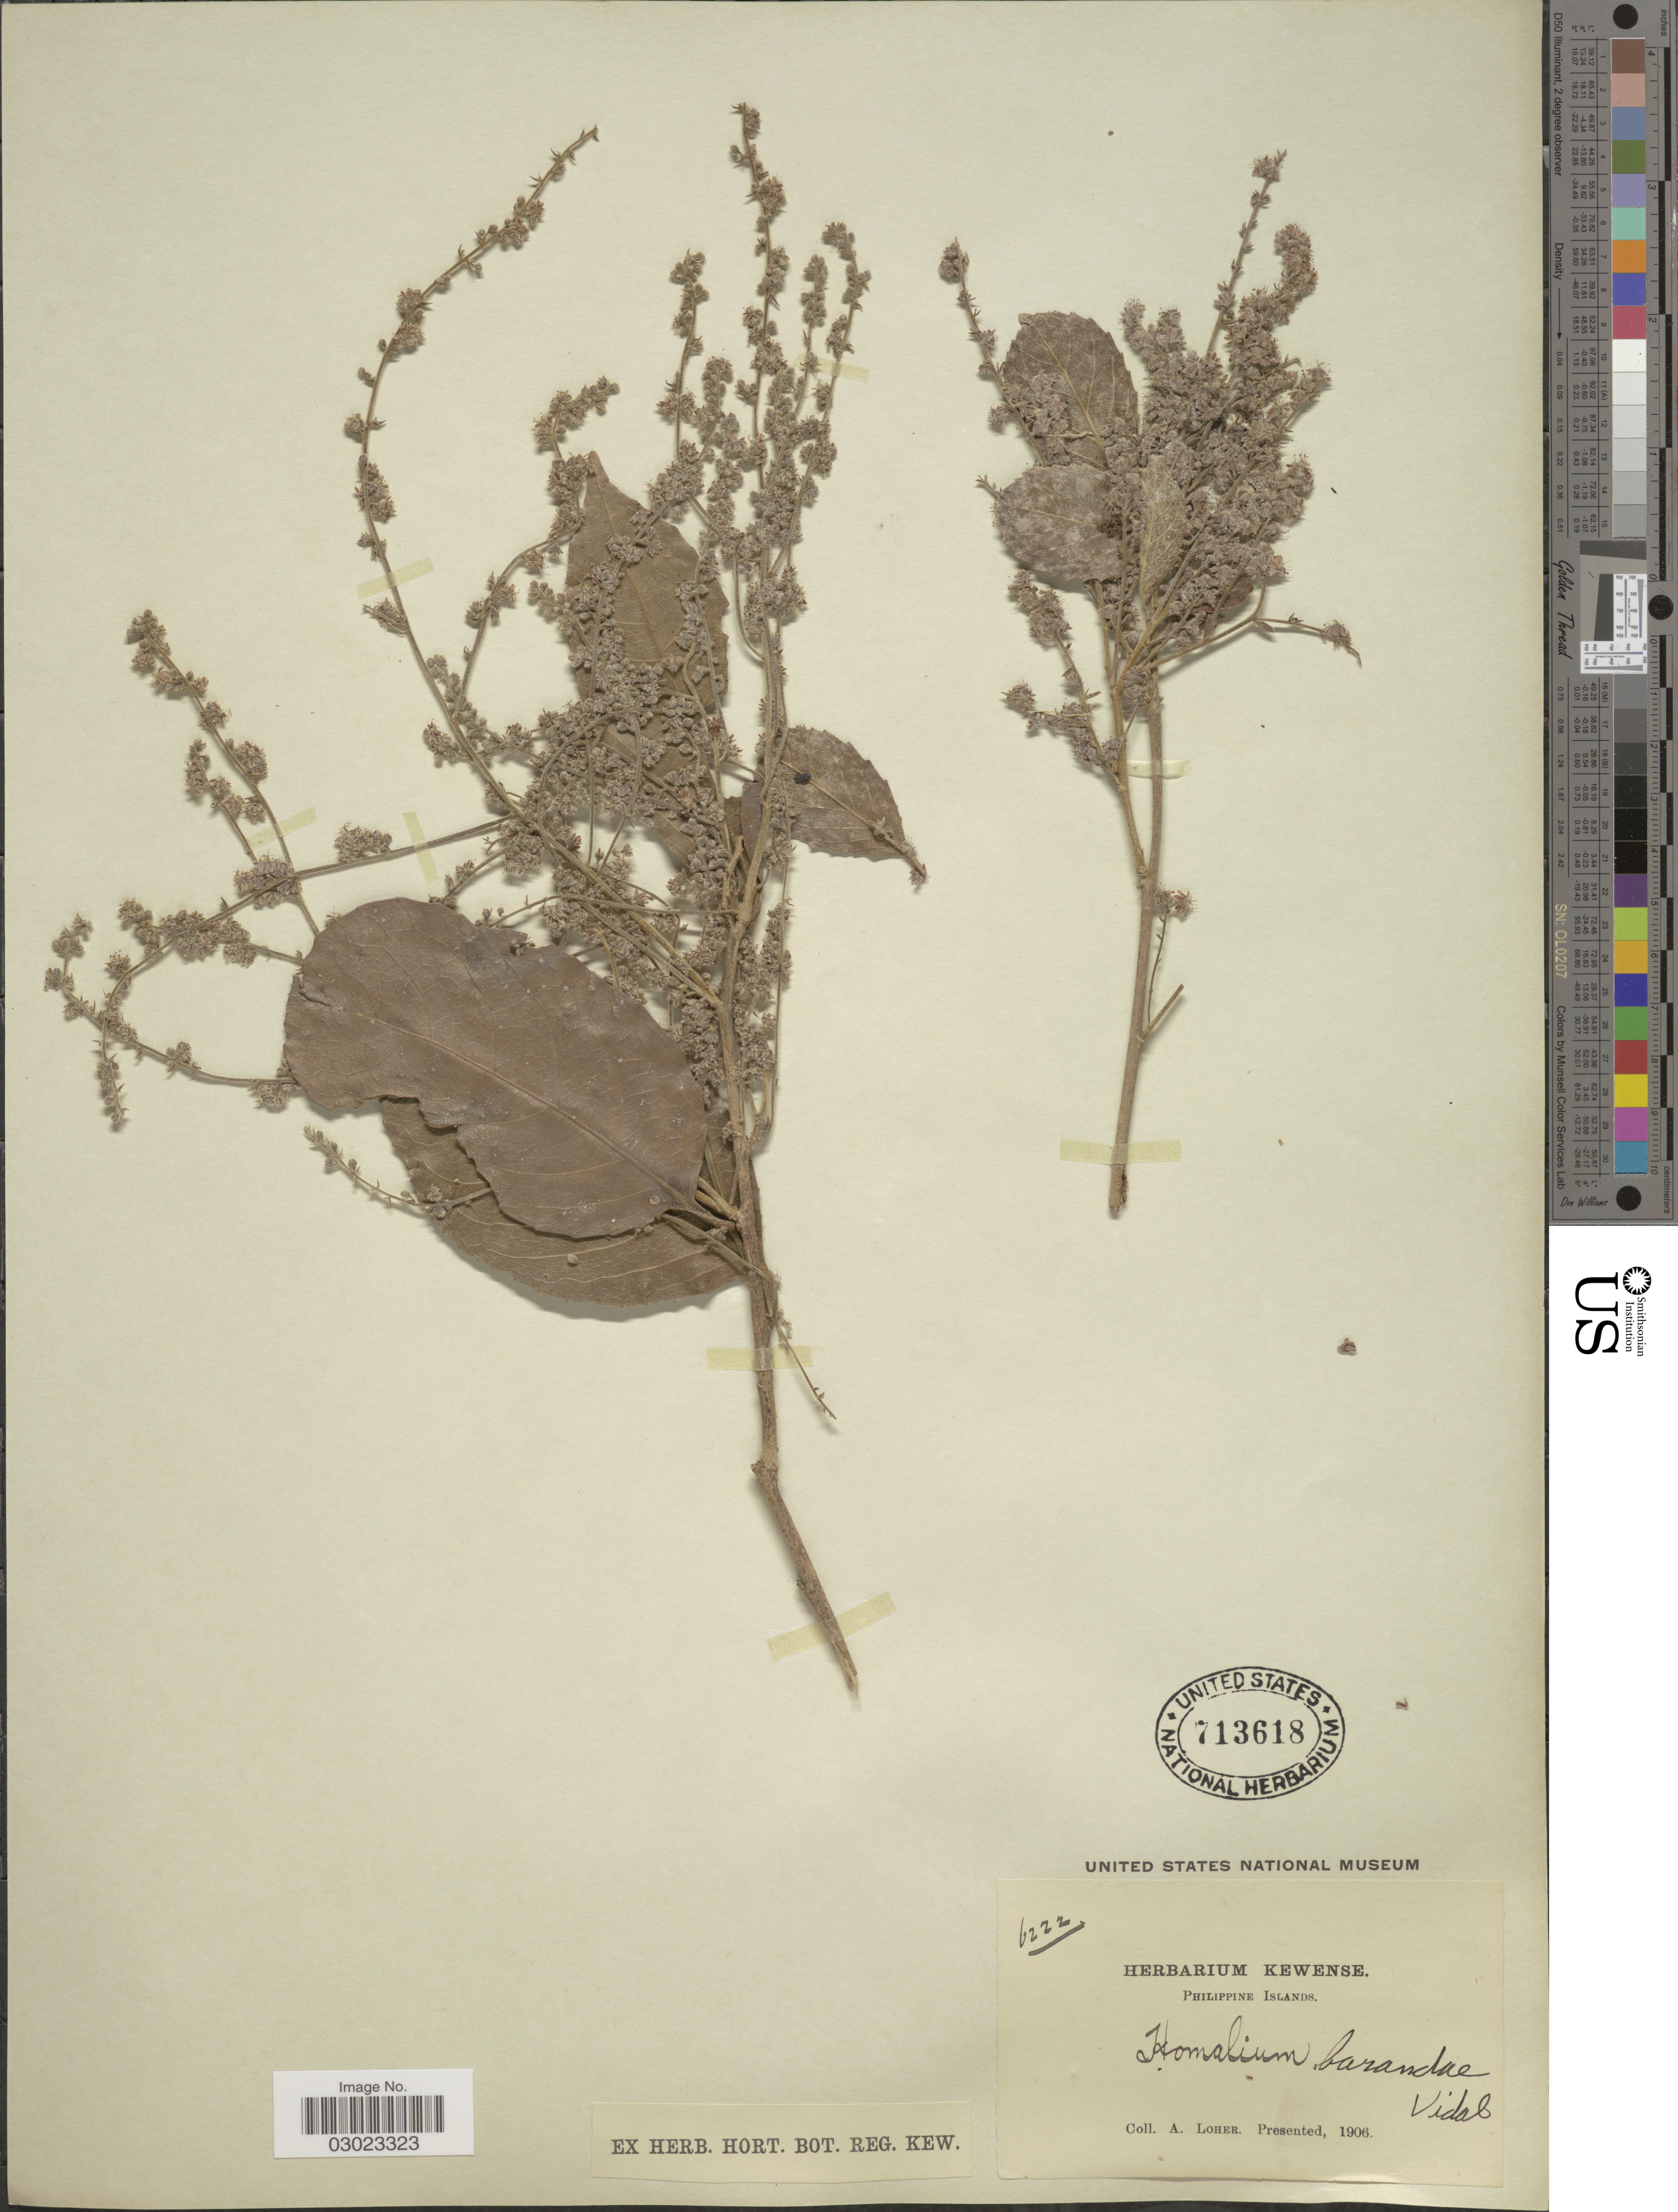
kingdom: Plantae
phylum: Tracheophyta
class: Magnoliopsida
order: Malpighiales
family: Salicaceae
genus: Homalium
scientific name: Homalium barandae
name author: Vidal ex Fern.-Vill.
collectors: A. Loher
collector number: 6222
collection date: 1906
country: Philippines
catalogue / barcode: US 713618